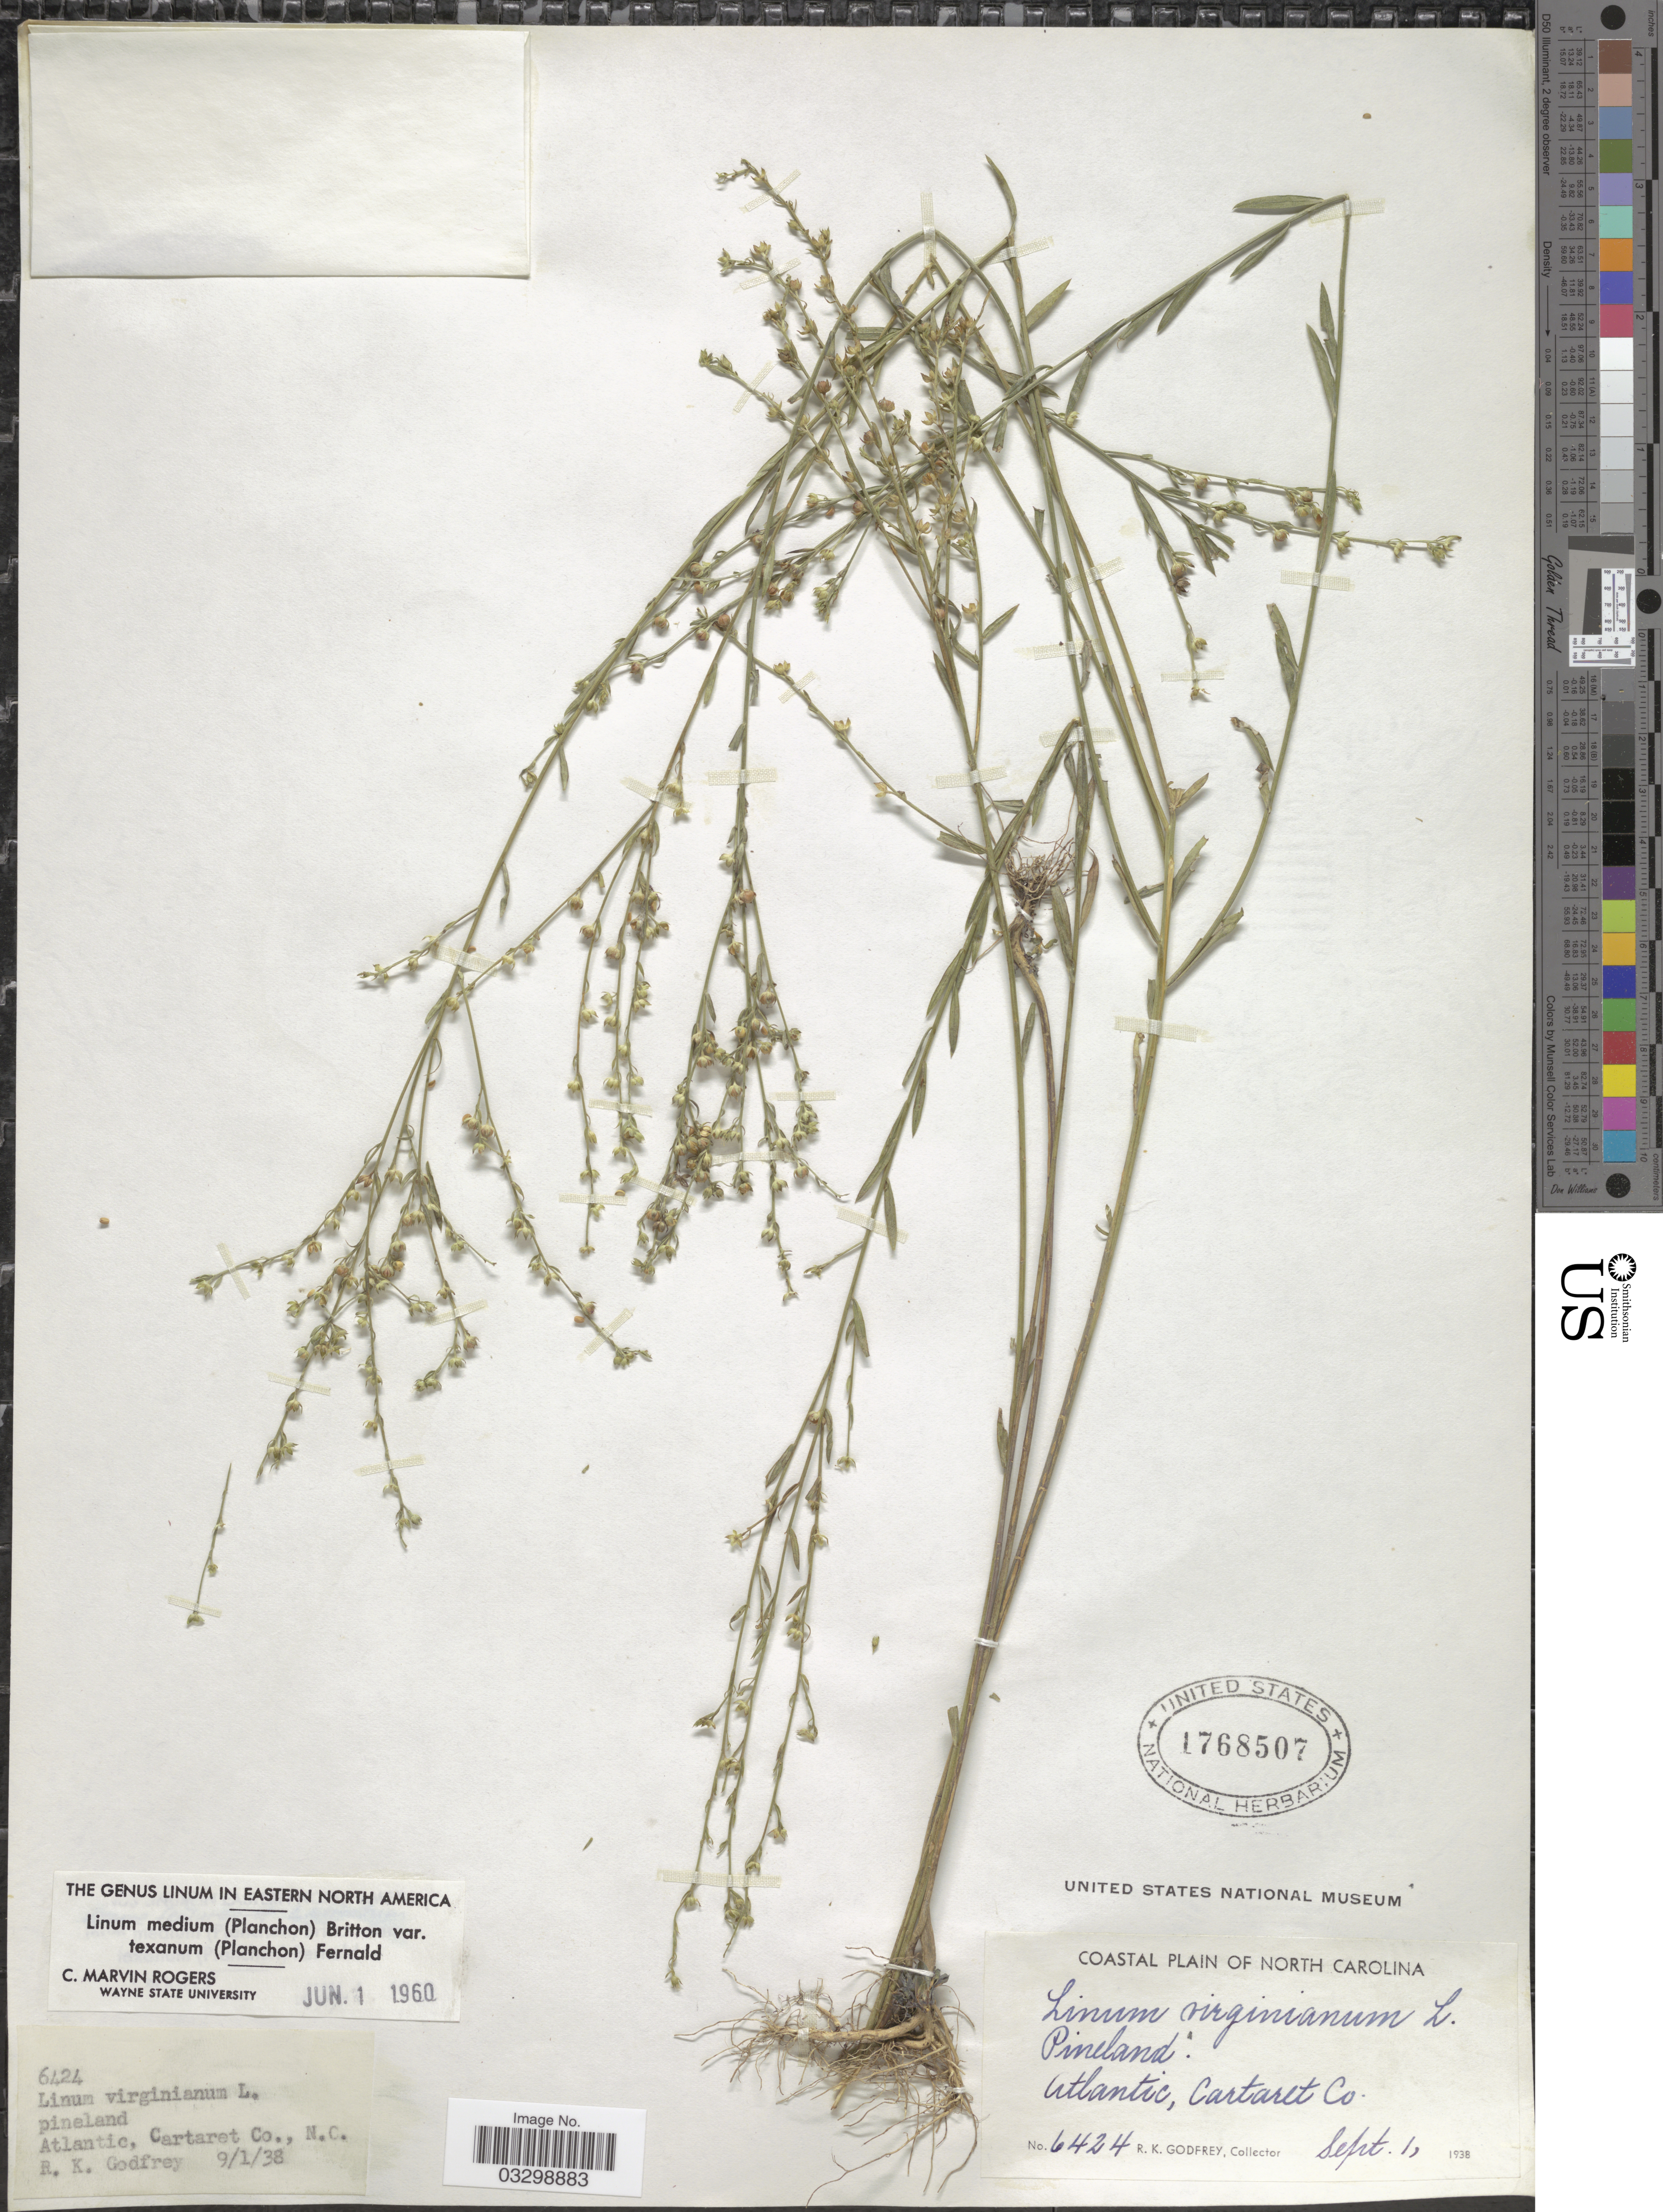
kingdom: Plantae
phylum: Tracheophyta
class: Magnoliopsida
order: Malpighiales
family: Linaceae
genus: Linum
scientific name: Linum medium var. texanum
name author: (Planch.) Fernald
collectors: R. K. Godfrey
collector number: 6424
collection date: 1938-09-01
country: United States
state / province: North Carolina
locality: Coastal Plain of North Carolina, Atlantic, Cartaret Co.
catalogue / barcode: US 1768507